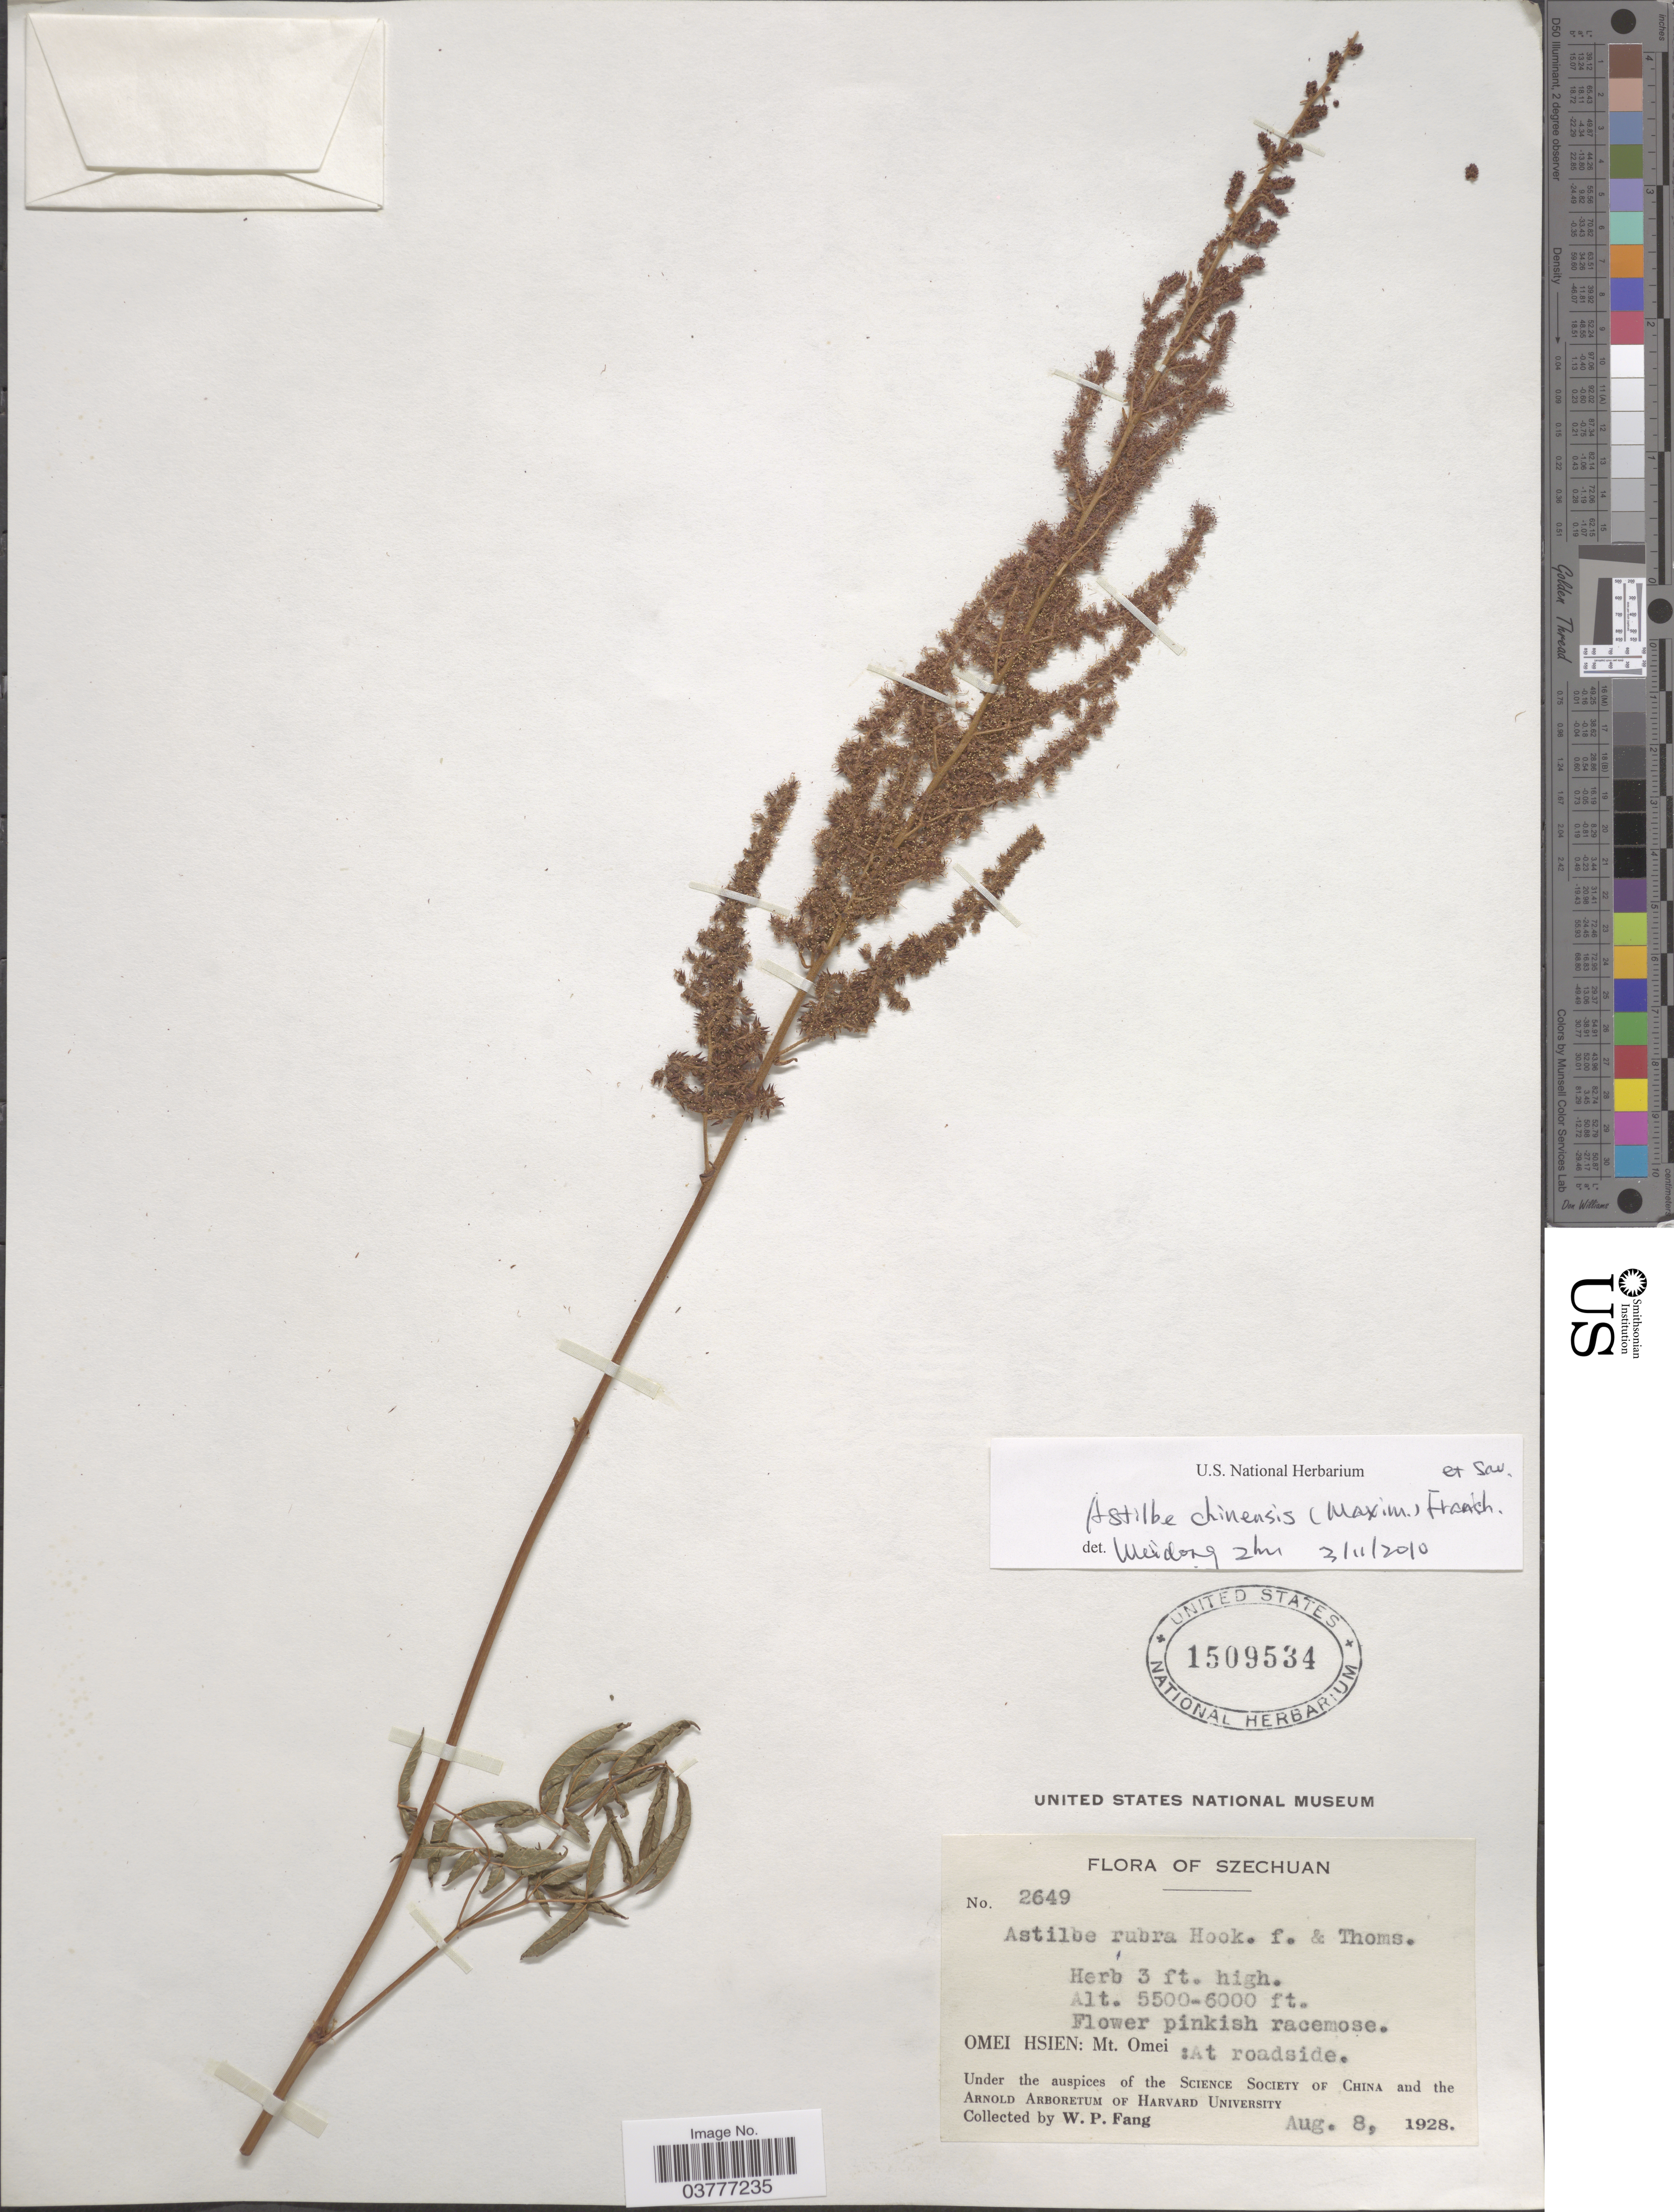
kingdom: Plantae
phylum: Tracheophyta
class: Magnoliopsida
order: Saxifragales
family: Saxifragaceae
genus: Astilbe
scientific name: Astilbe rubra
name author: Hook. f. & ex Hook.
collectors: W. P. Fang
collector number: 2649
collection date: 1928-08-08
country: China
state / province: Sichuan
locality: Szechuan. Omei Hsien: Mt. Omei: At roadside.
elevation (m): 1676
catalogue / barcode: US 1509534